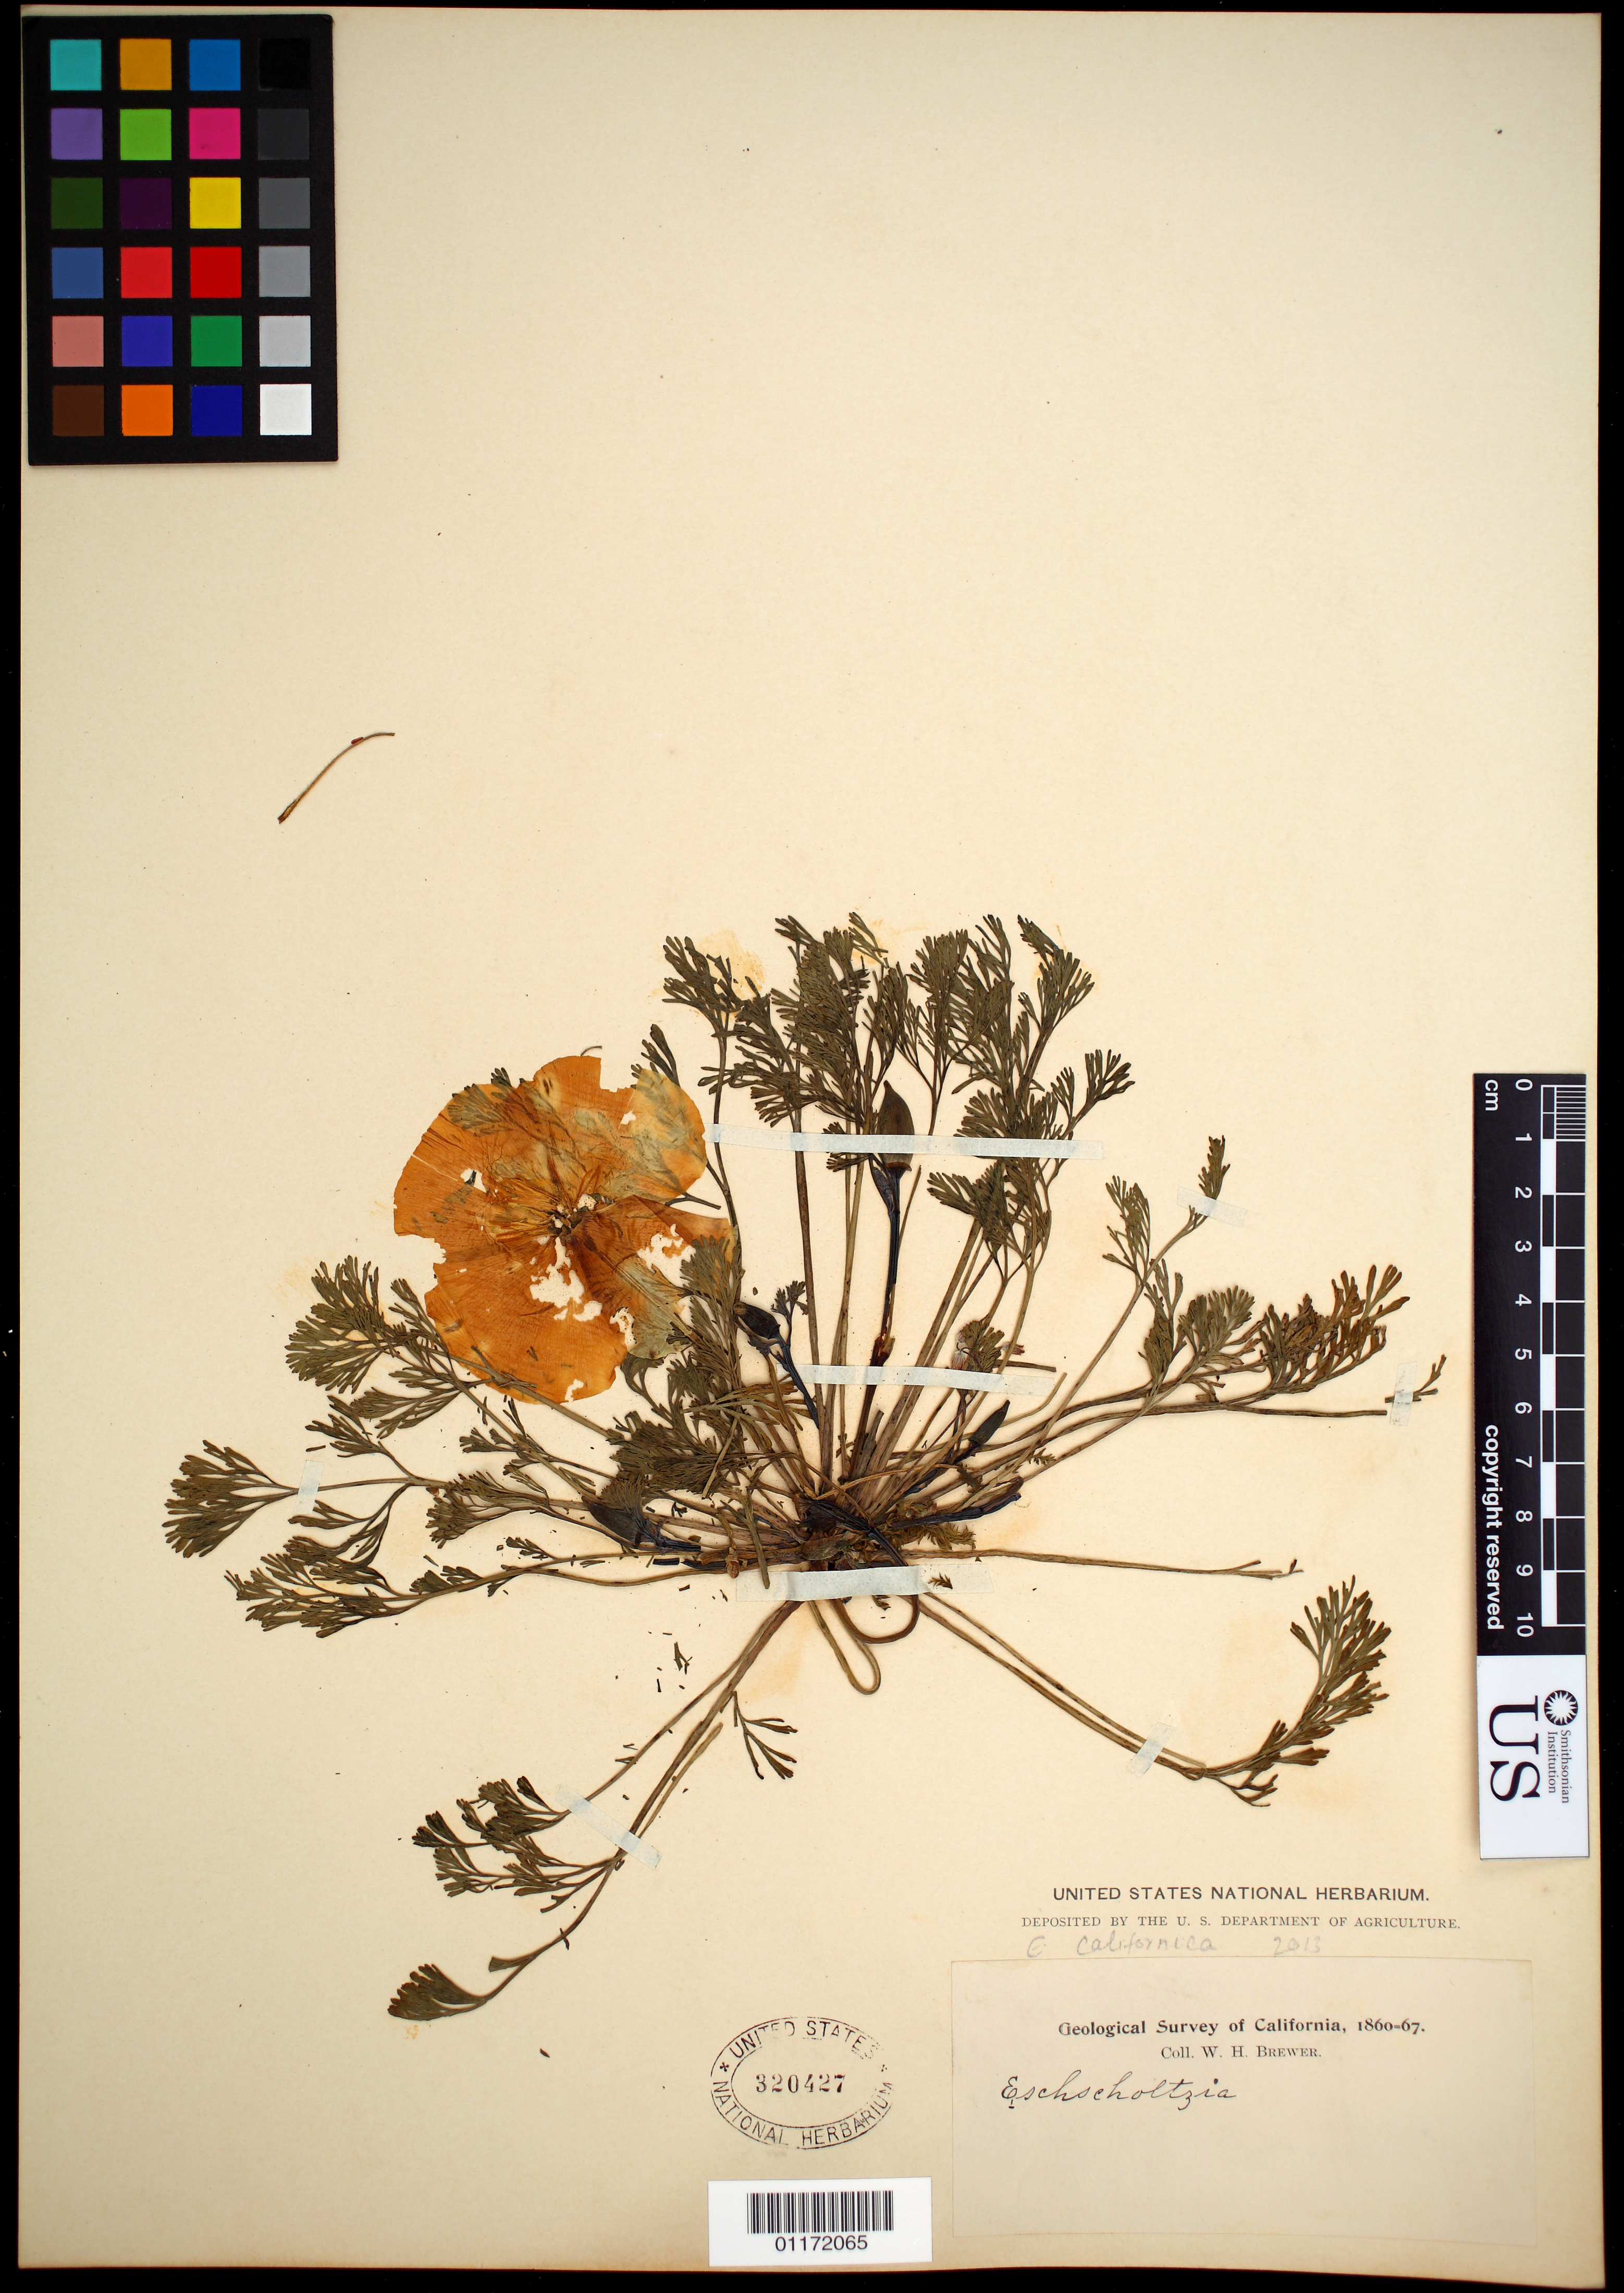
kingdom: Plantae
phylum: Tracheophyta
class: Magnoliopsida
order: Ranunculales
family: Papaveraceae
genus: Eschscholzia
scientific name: Eschscholzia californica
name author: Cham.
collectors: W. H. Brewer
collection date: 1860/1867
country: United States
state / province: California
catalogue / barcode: US 320427